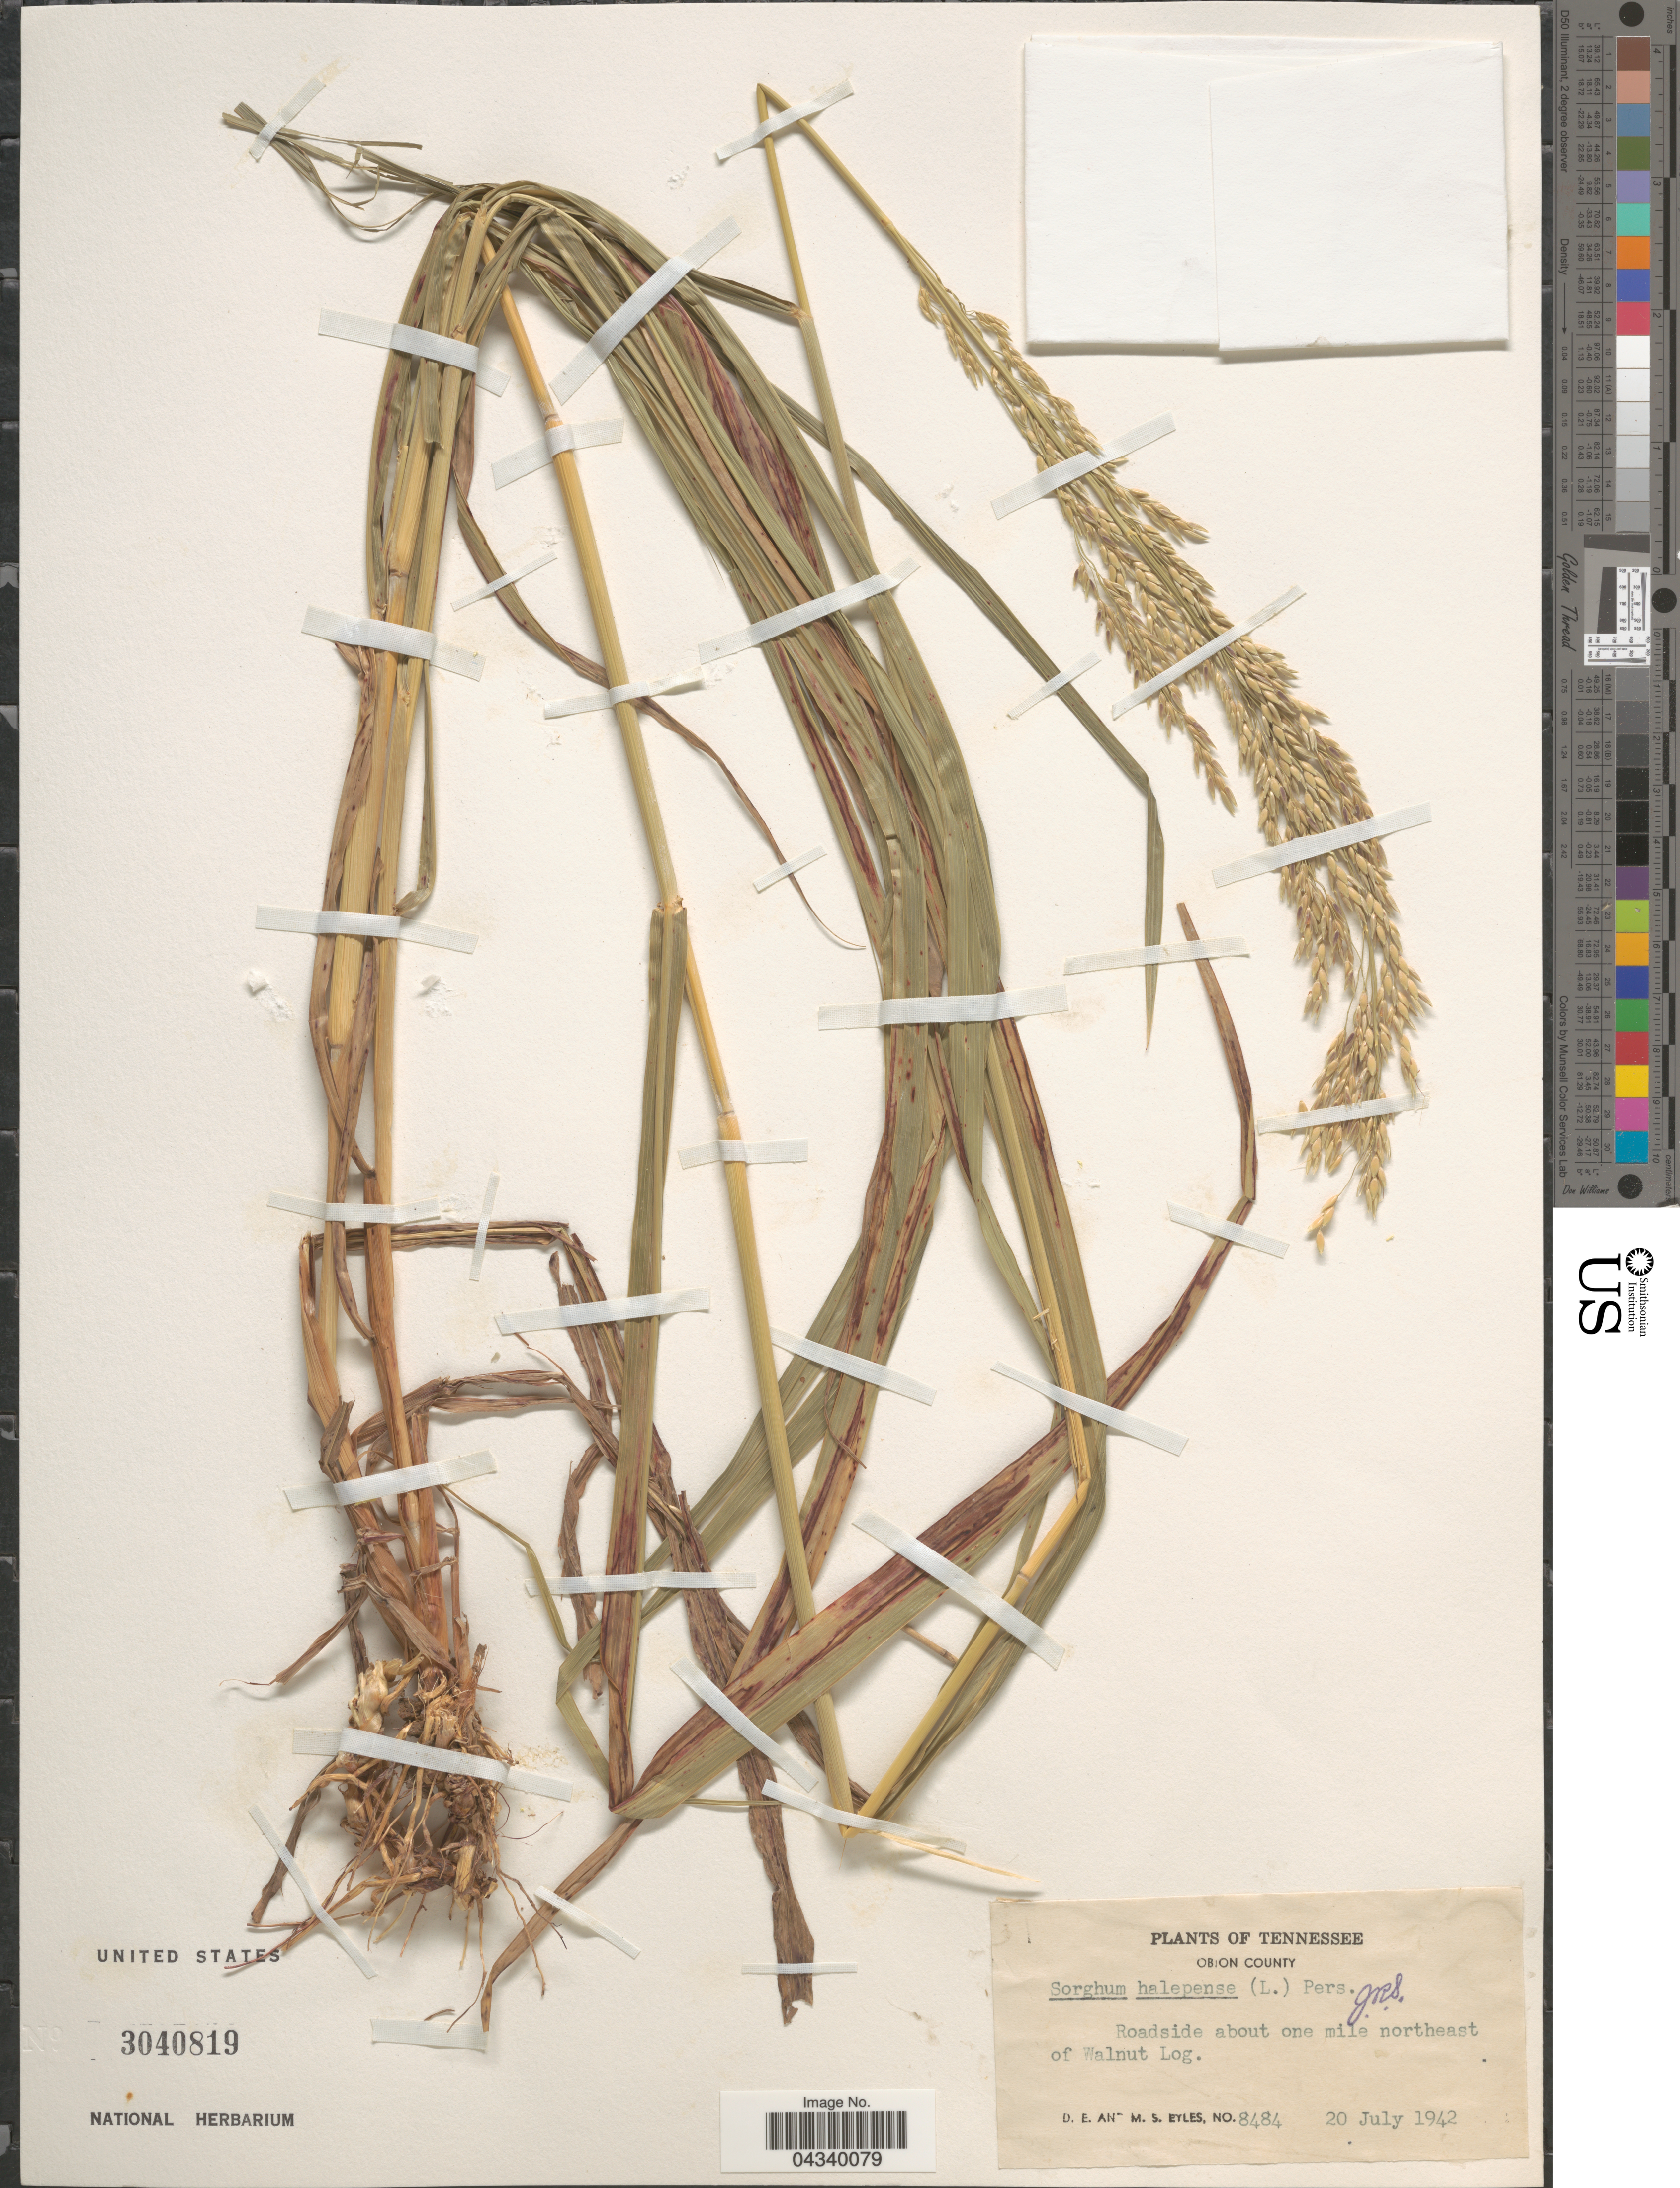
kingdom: Plantae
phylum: Tracheophyta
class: Liliopsida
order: Poales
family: Poaceae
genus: Sorghum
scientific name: Sorghum halepense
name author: (L.) Pers.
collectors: D. Eyles & M. Eyles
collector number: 8484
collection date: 1942-07-20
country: United States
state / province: Tennessee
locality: Obion County. Roadside about one mile northeast of Walnut Log.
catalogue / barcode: US 3040819